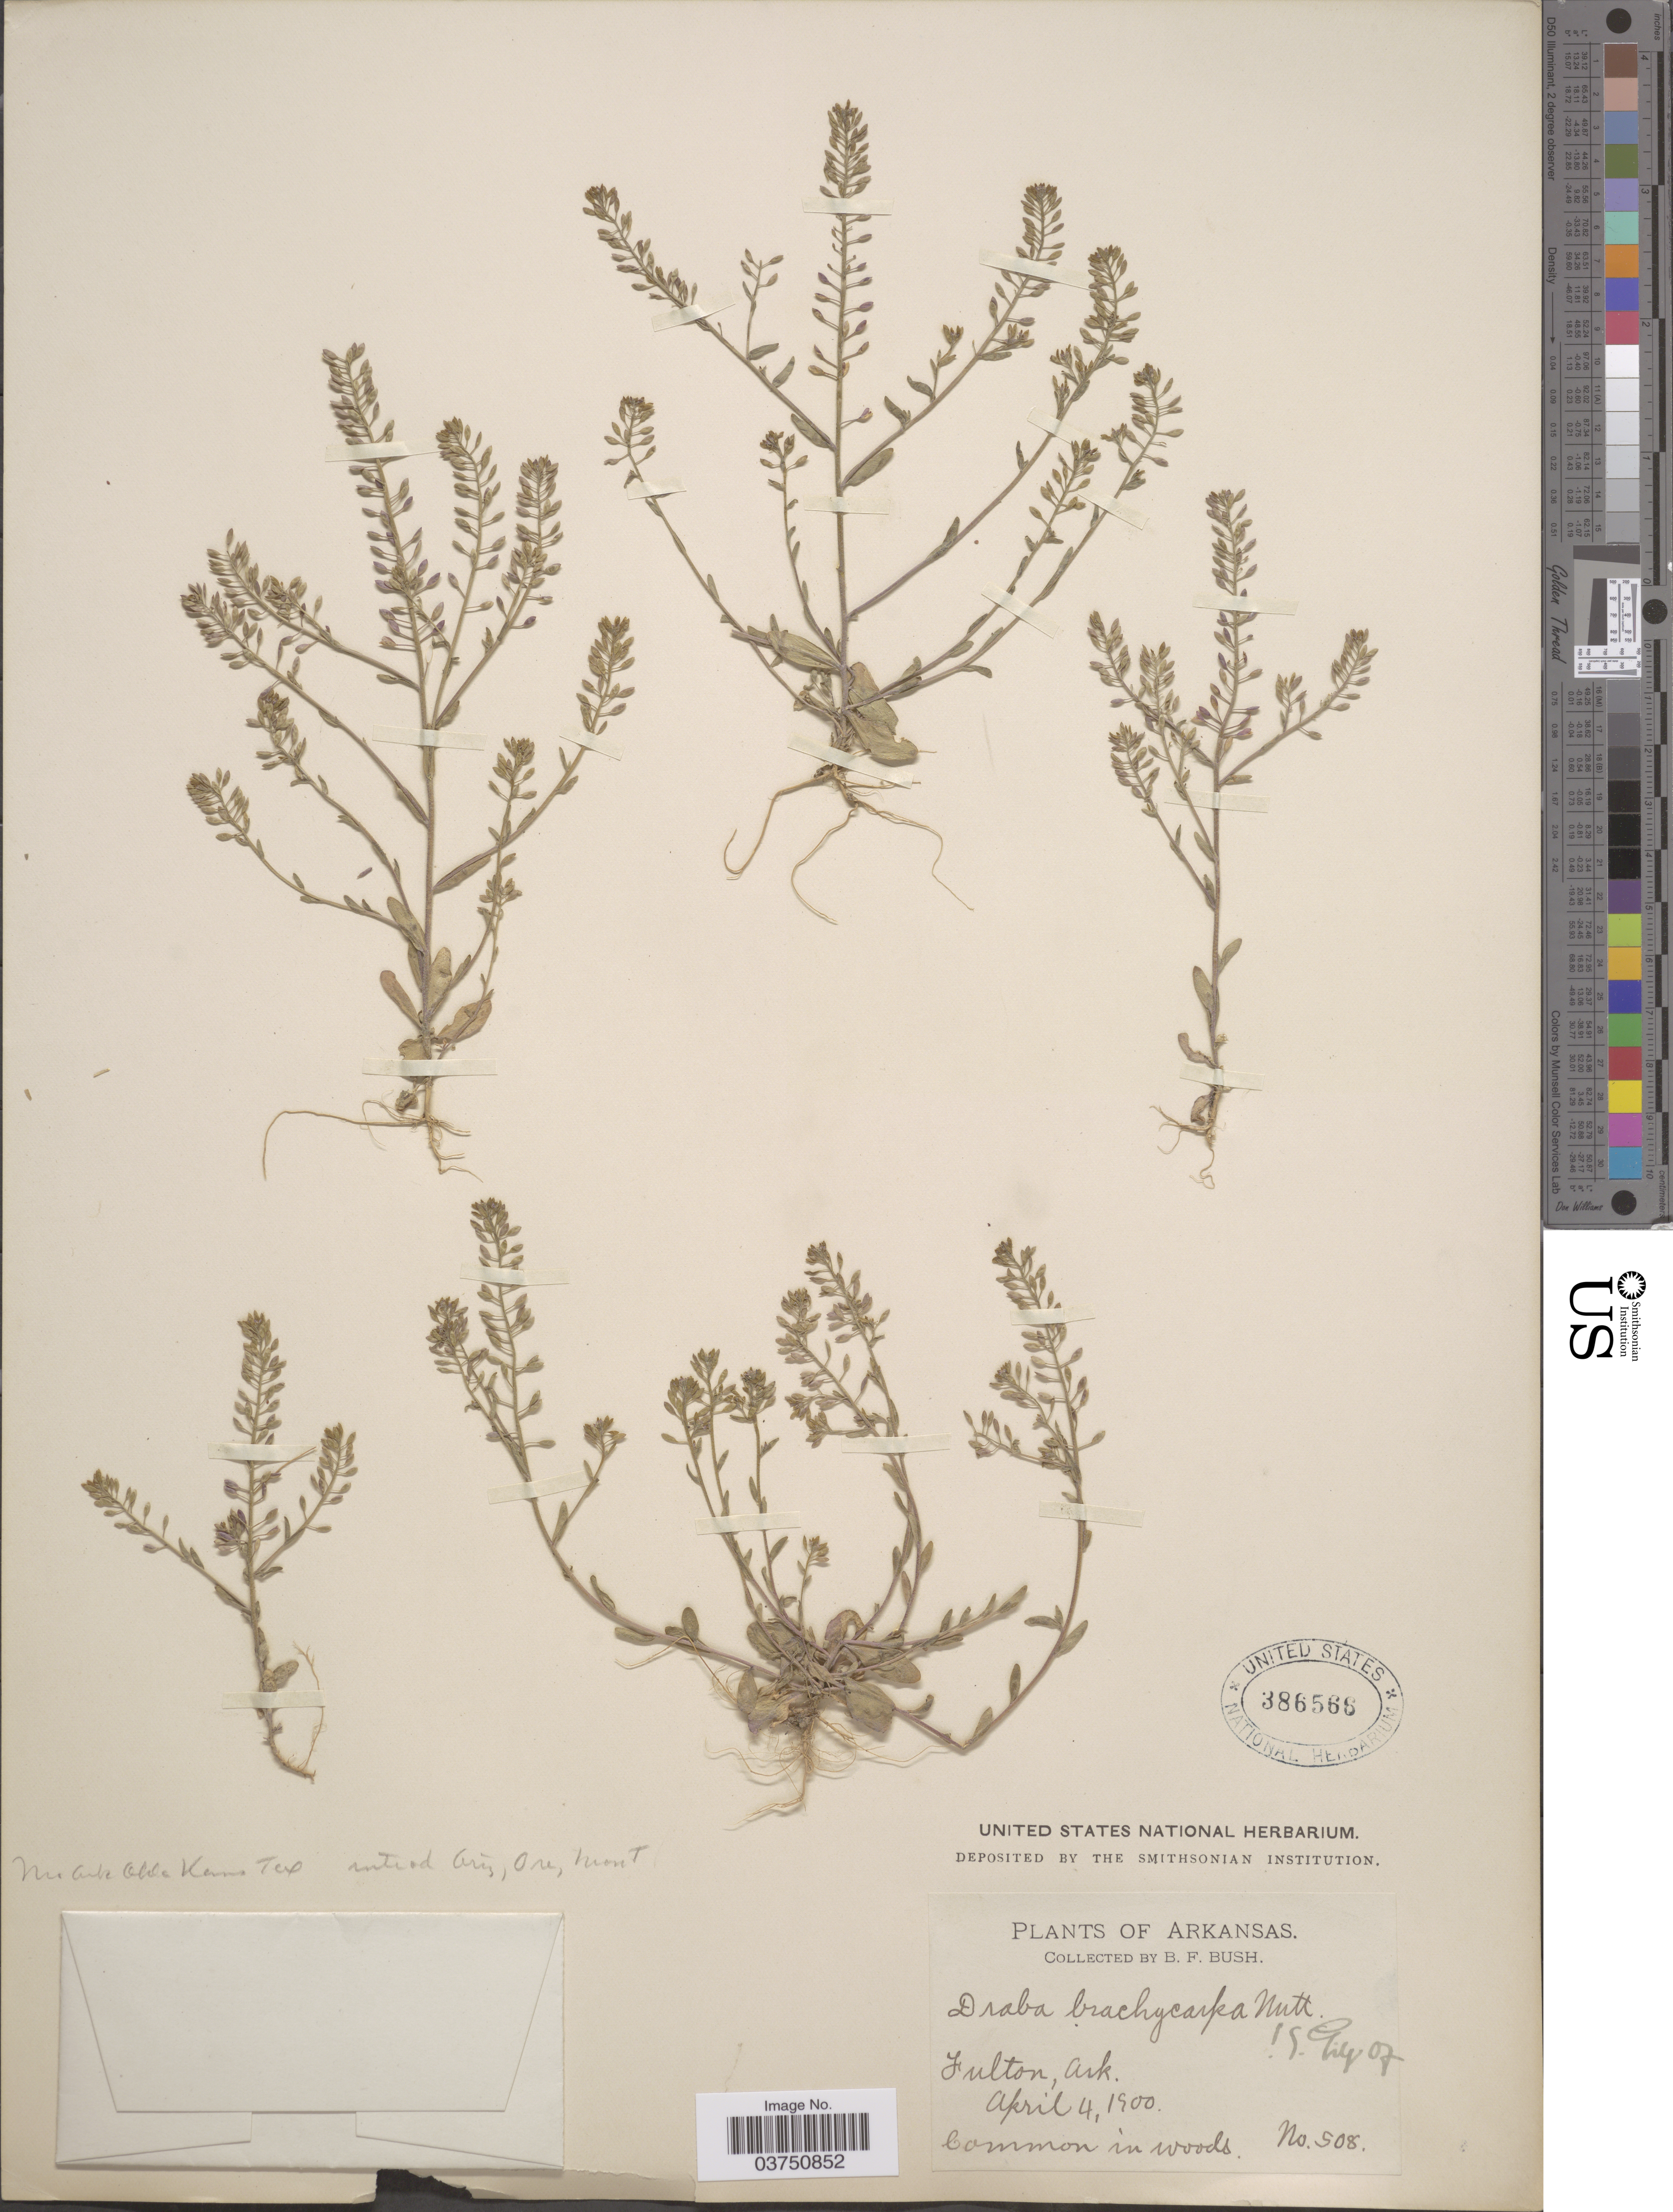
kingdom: Plantae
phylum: Tracheophyta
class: Magnoliopsida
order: Brassicales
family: Brassicaceae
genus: Draba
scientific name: Draba brachycarpa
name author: (Nutt.) Torr. & A. Gray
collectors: B. F. Bush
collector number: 508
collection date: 1900-04-04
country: United States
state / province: Arkansas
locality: Fulton.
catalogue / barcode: US 386566